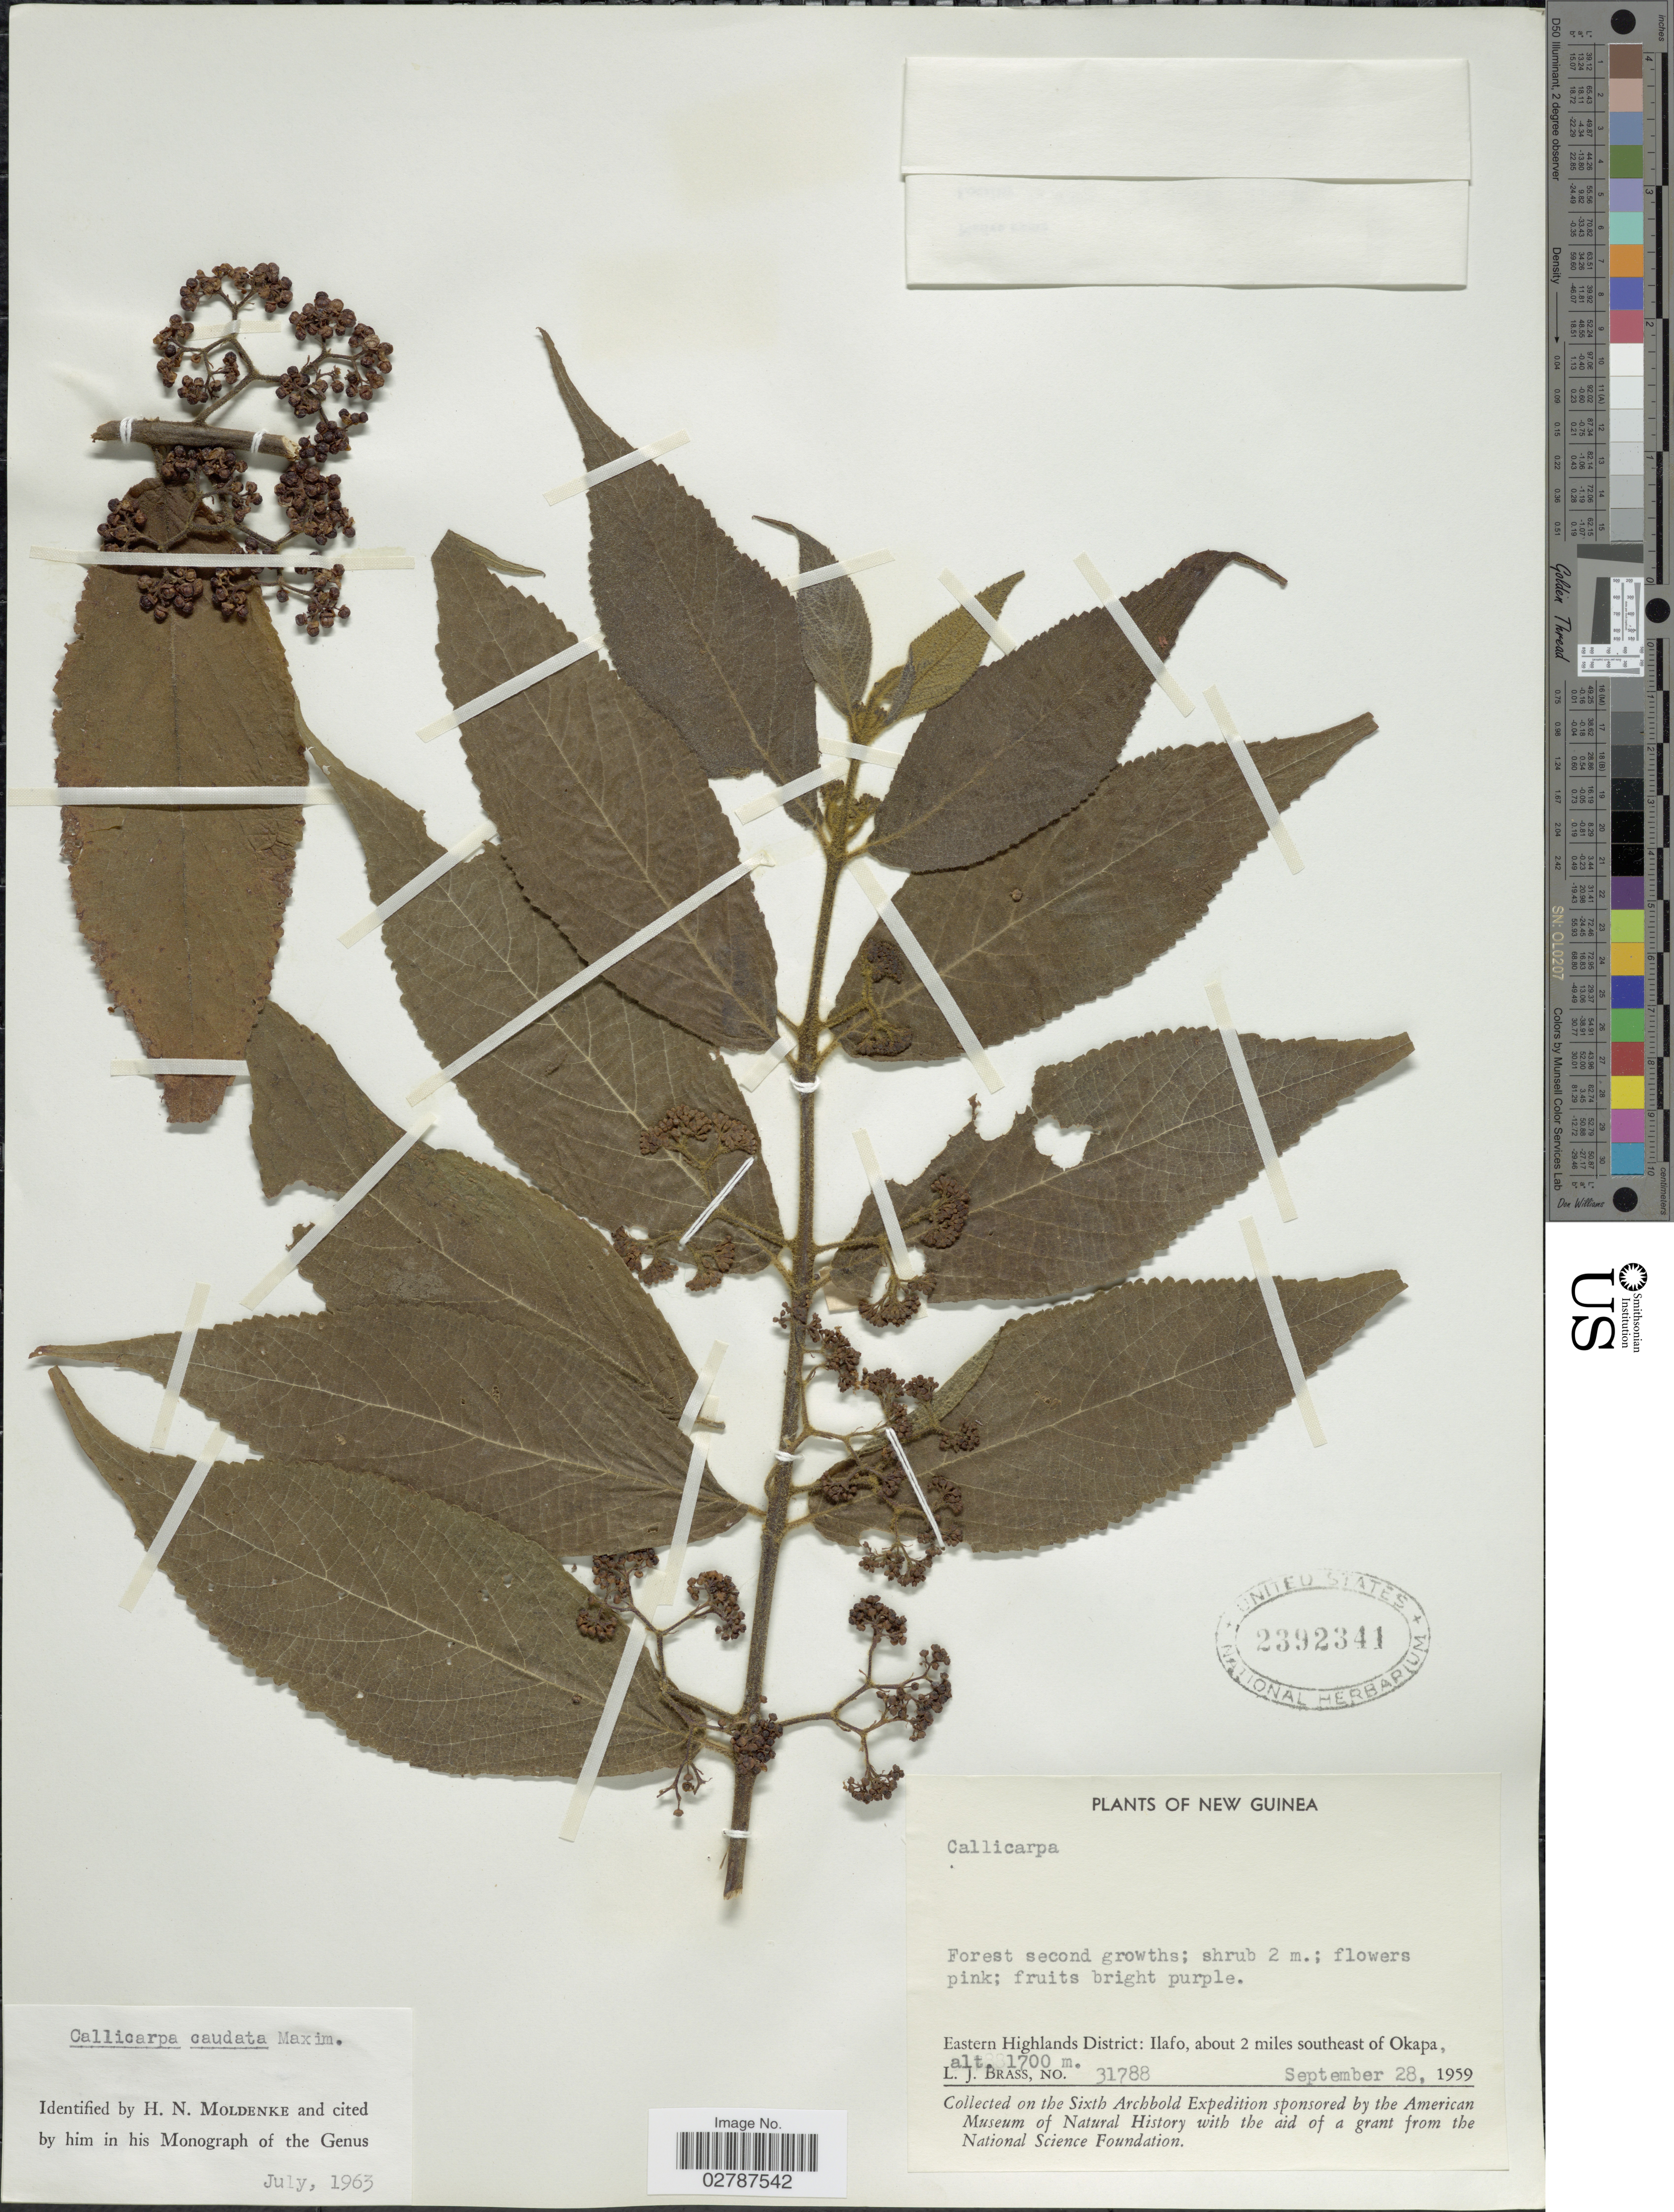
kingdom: Plantae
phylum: Tracheophyta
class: Magnoliopsida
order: Lamiales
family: Lamiaceae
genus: Callicarpa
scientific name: Callicarpa caudata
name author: Maxim.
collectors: L. J. Brass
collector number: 31788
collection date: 1959-09-28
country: Papua New Guinea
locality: New Guinea. Eastern Highlands District: Ilafo, about 2 miles southeast of Okapa.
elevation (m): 1700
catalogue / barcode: US 2392341